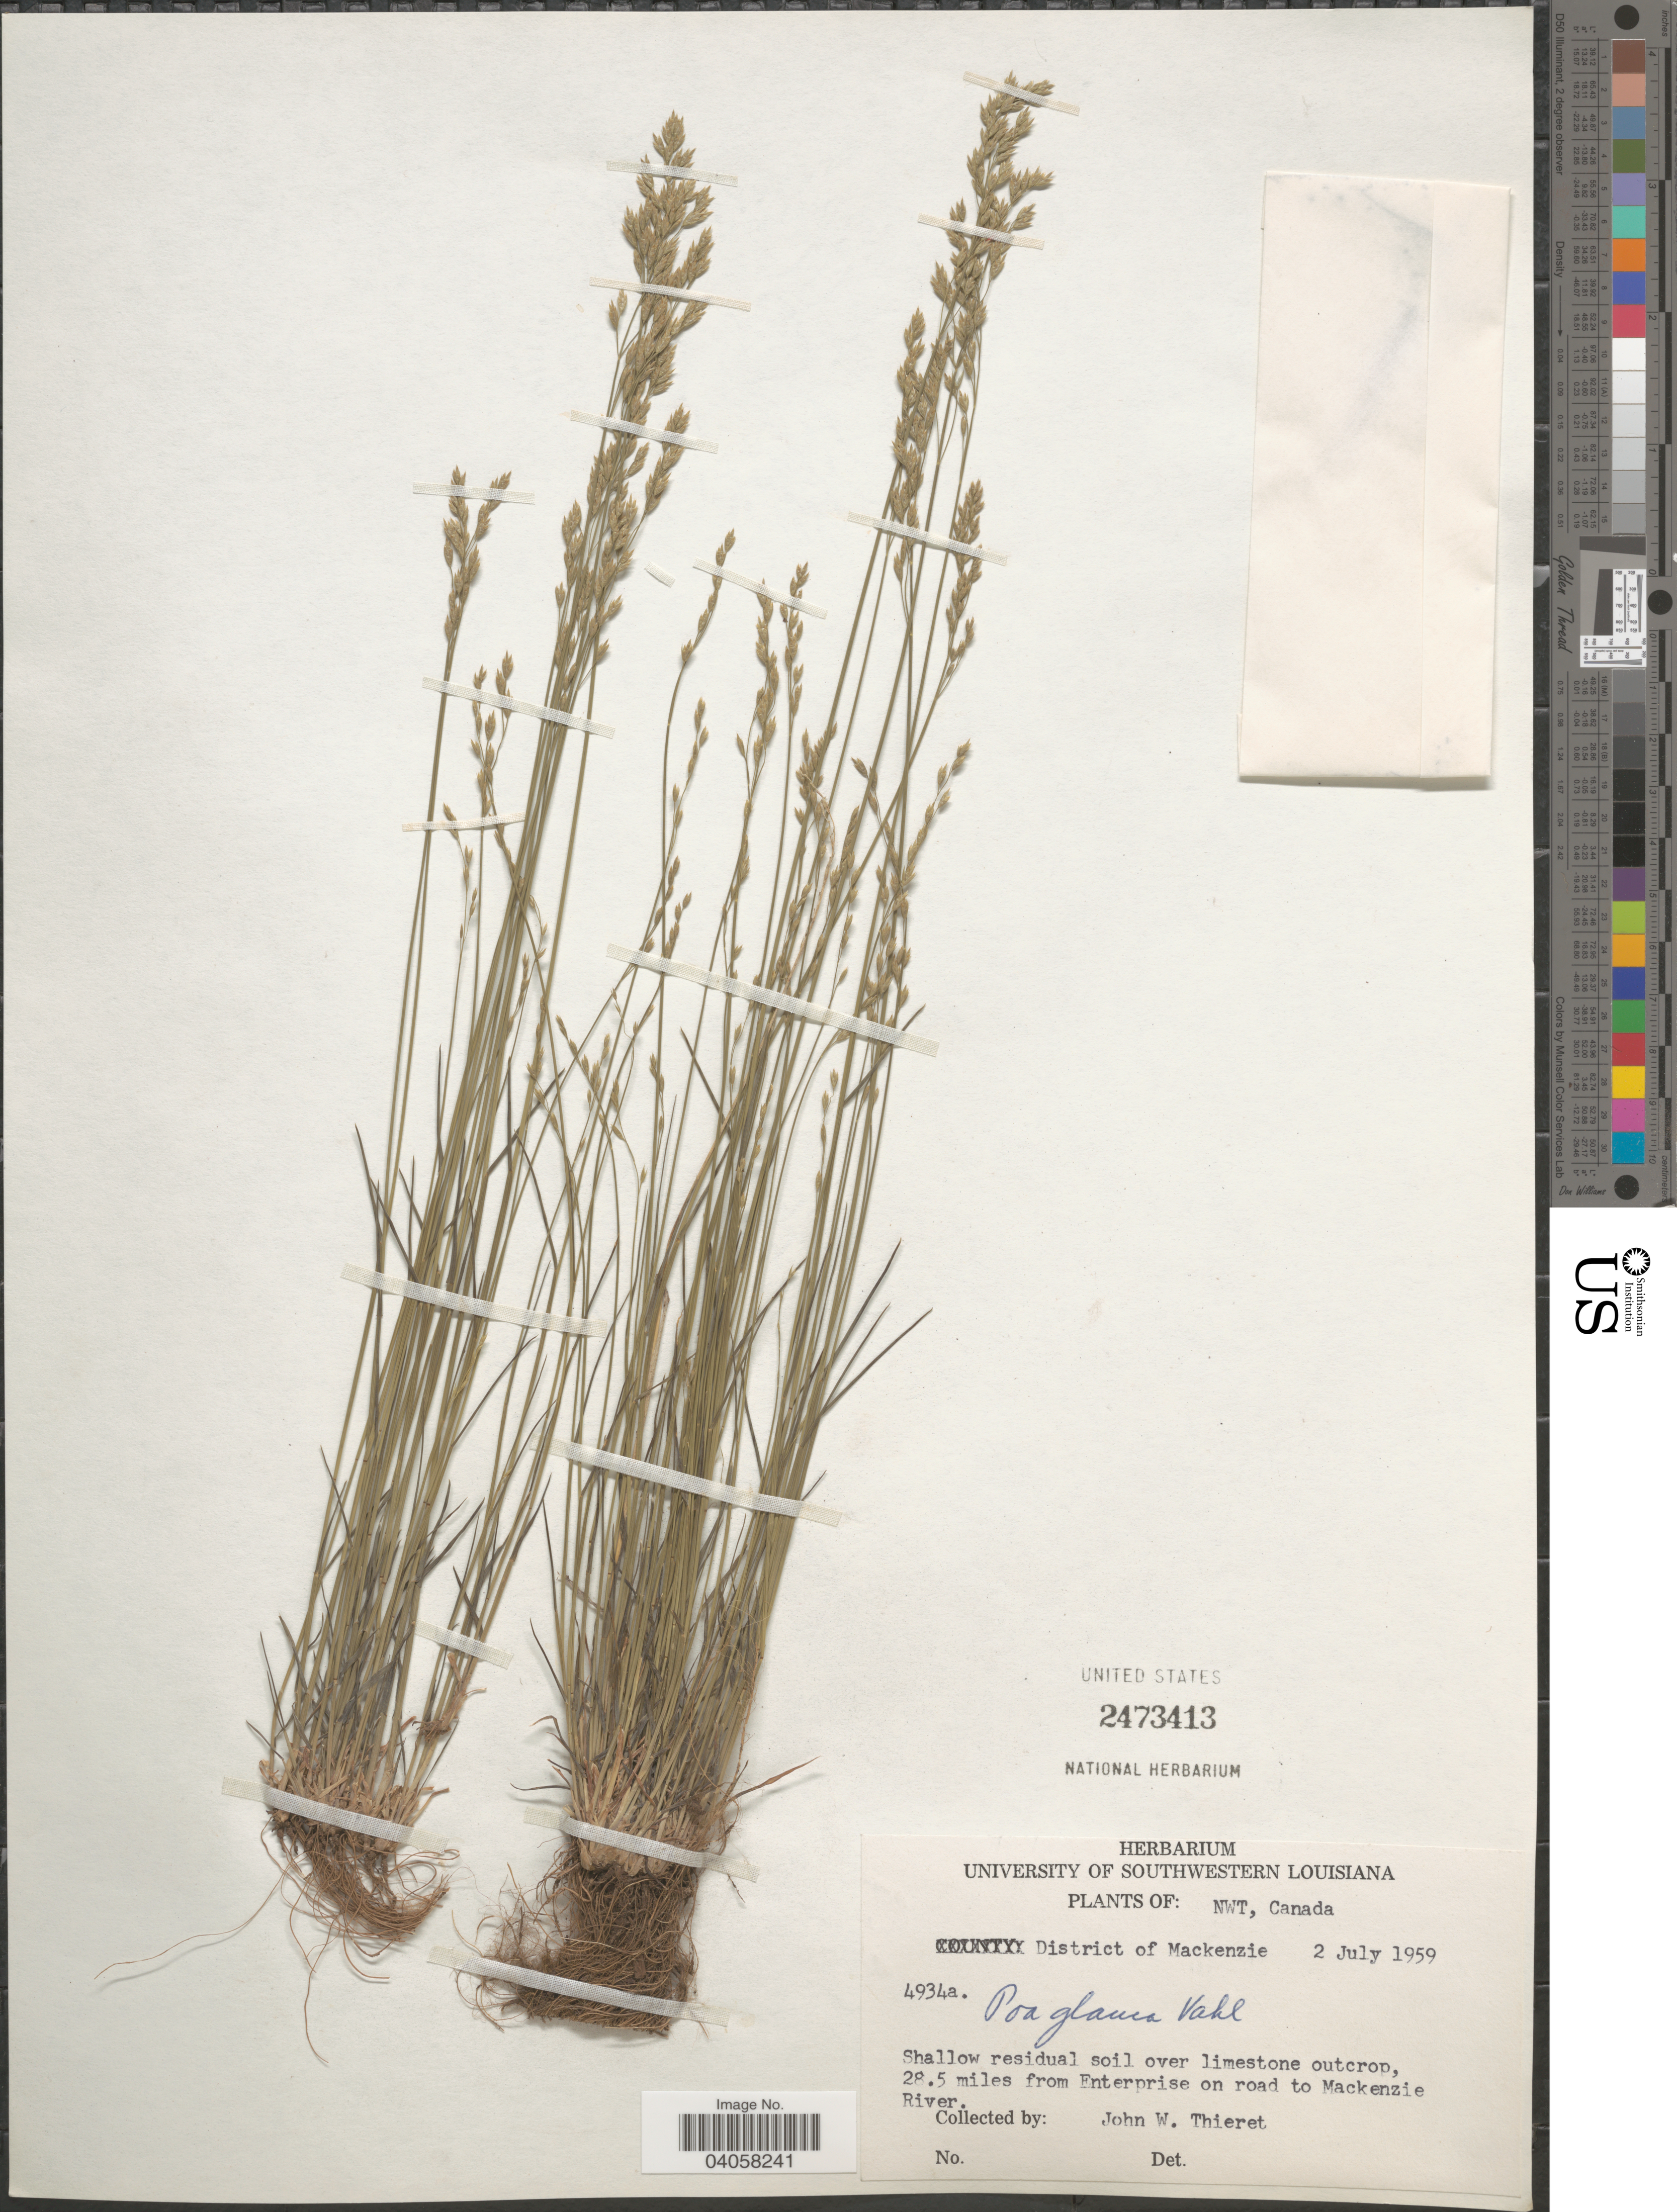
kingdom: Plantae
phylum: Tracheophyta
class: Liliopsida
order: Poales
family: Poaceae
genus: Poa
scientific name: Poa glauca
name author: Vahl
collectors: J. W. Thieret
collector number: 4934a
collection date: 1959-07-02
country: Canada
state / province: Northwest Territories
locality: District of Mackenzie. Shallow residual soil over limestone otcrop, 28.5 miles from Enterprise on road to Mackenzie River.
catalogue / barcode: US 2473413